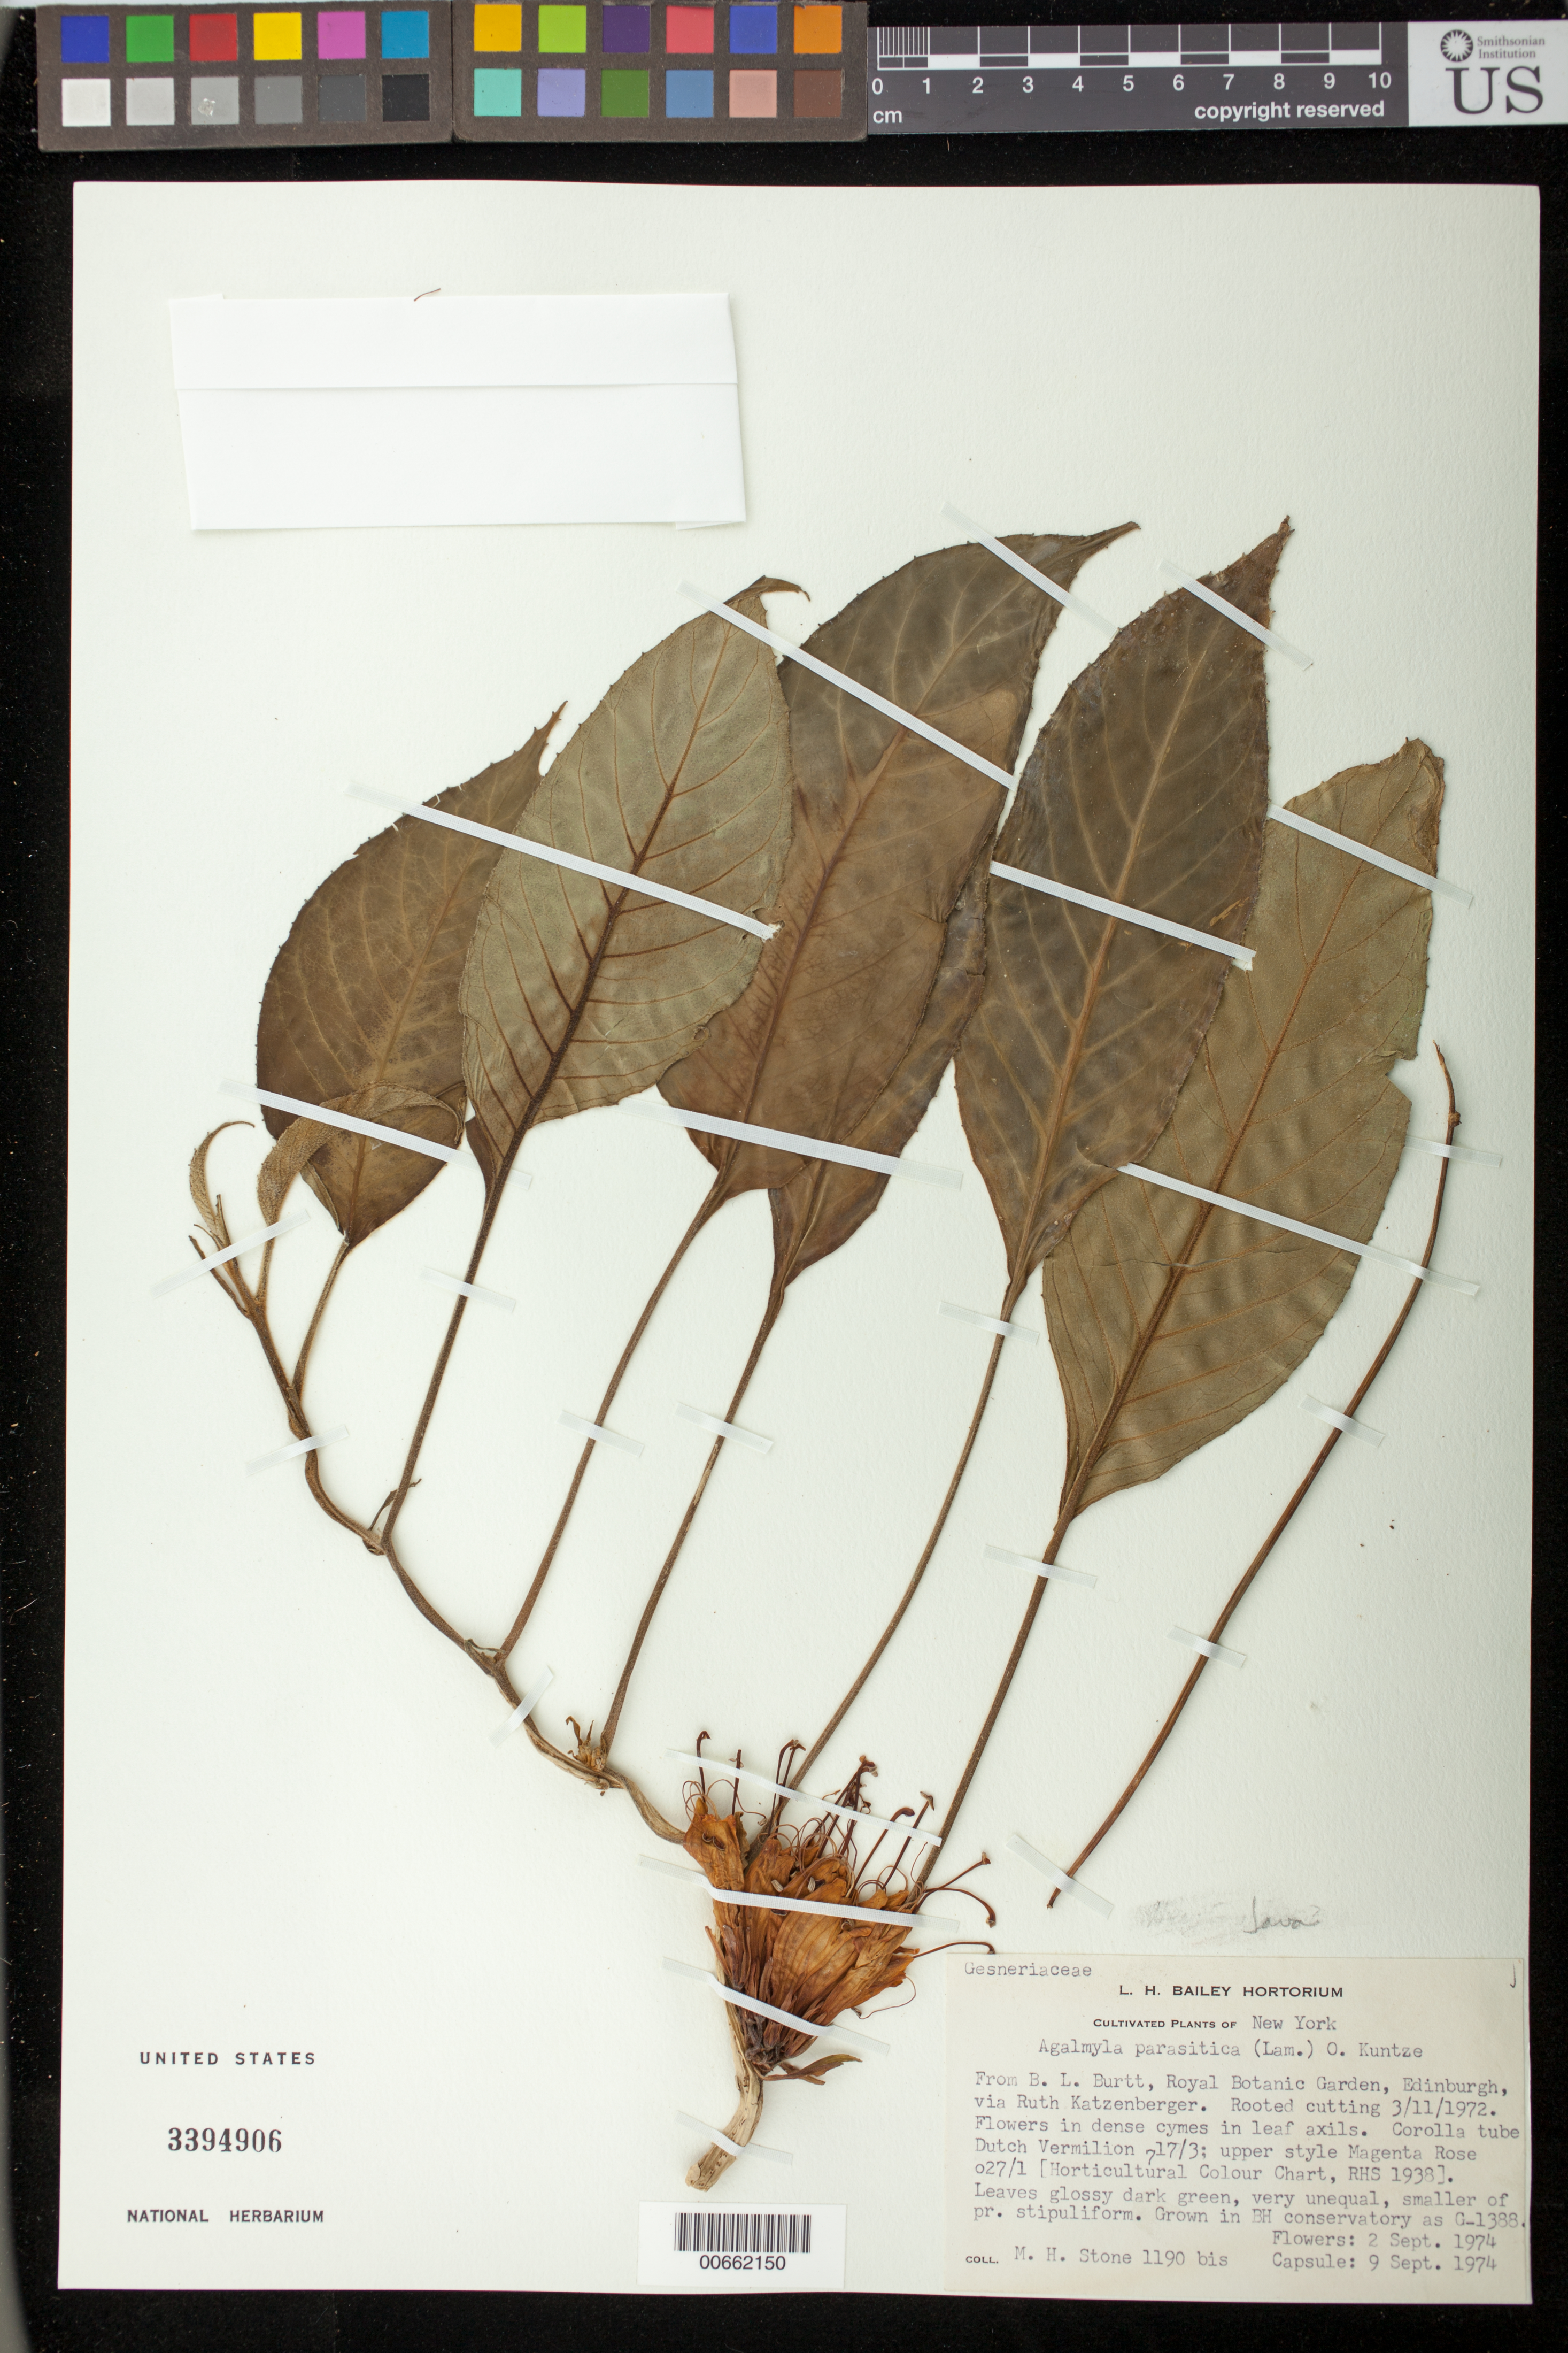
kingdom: Plantae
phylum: Tracheophyta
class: Magnoliopsida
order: Lamiales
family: Gesneriaceae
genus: Agalmyla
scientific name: Agalmyla parasitica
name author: (Lam.) Kuntze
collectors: M. Stone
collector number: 1190 bis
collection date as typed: Sep 1974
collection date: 1974-09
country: United States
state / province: New York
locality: Grown in BH [Bailey Hortorium] conservatory [Ithaca, New York]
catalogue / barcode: US 3394906